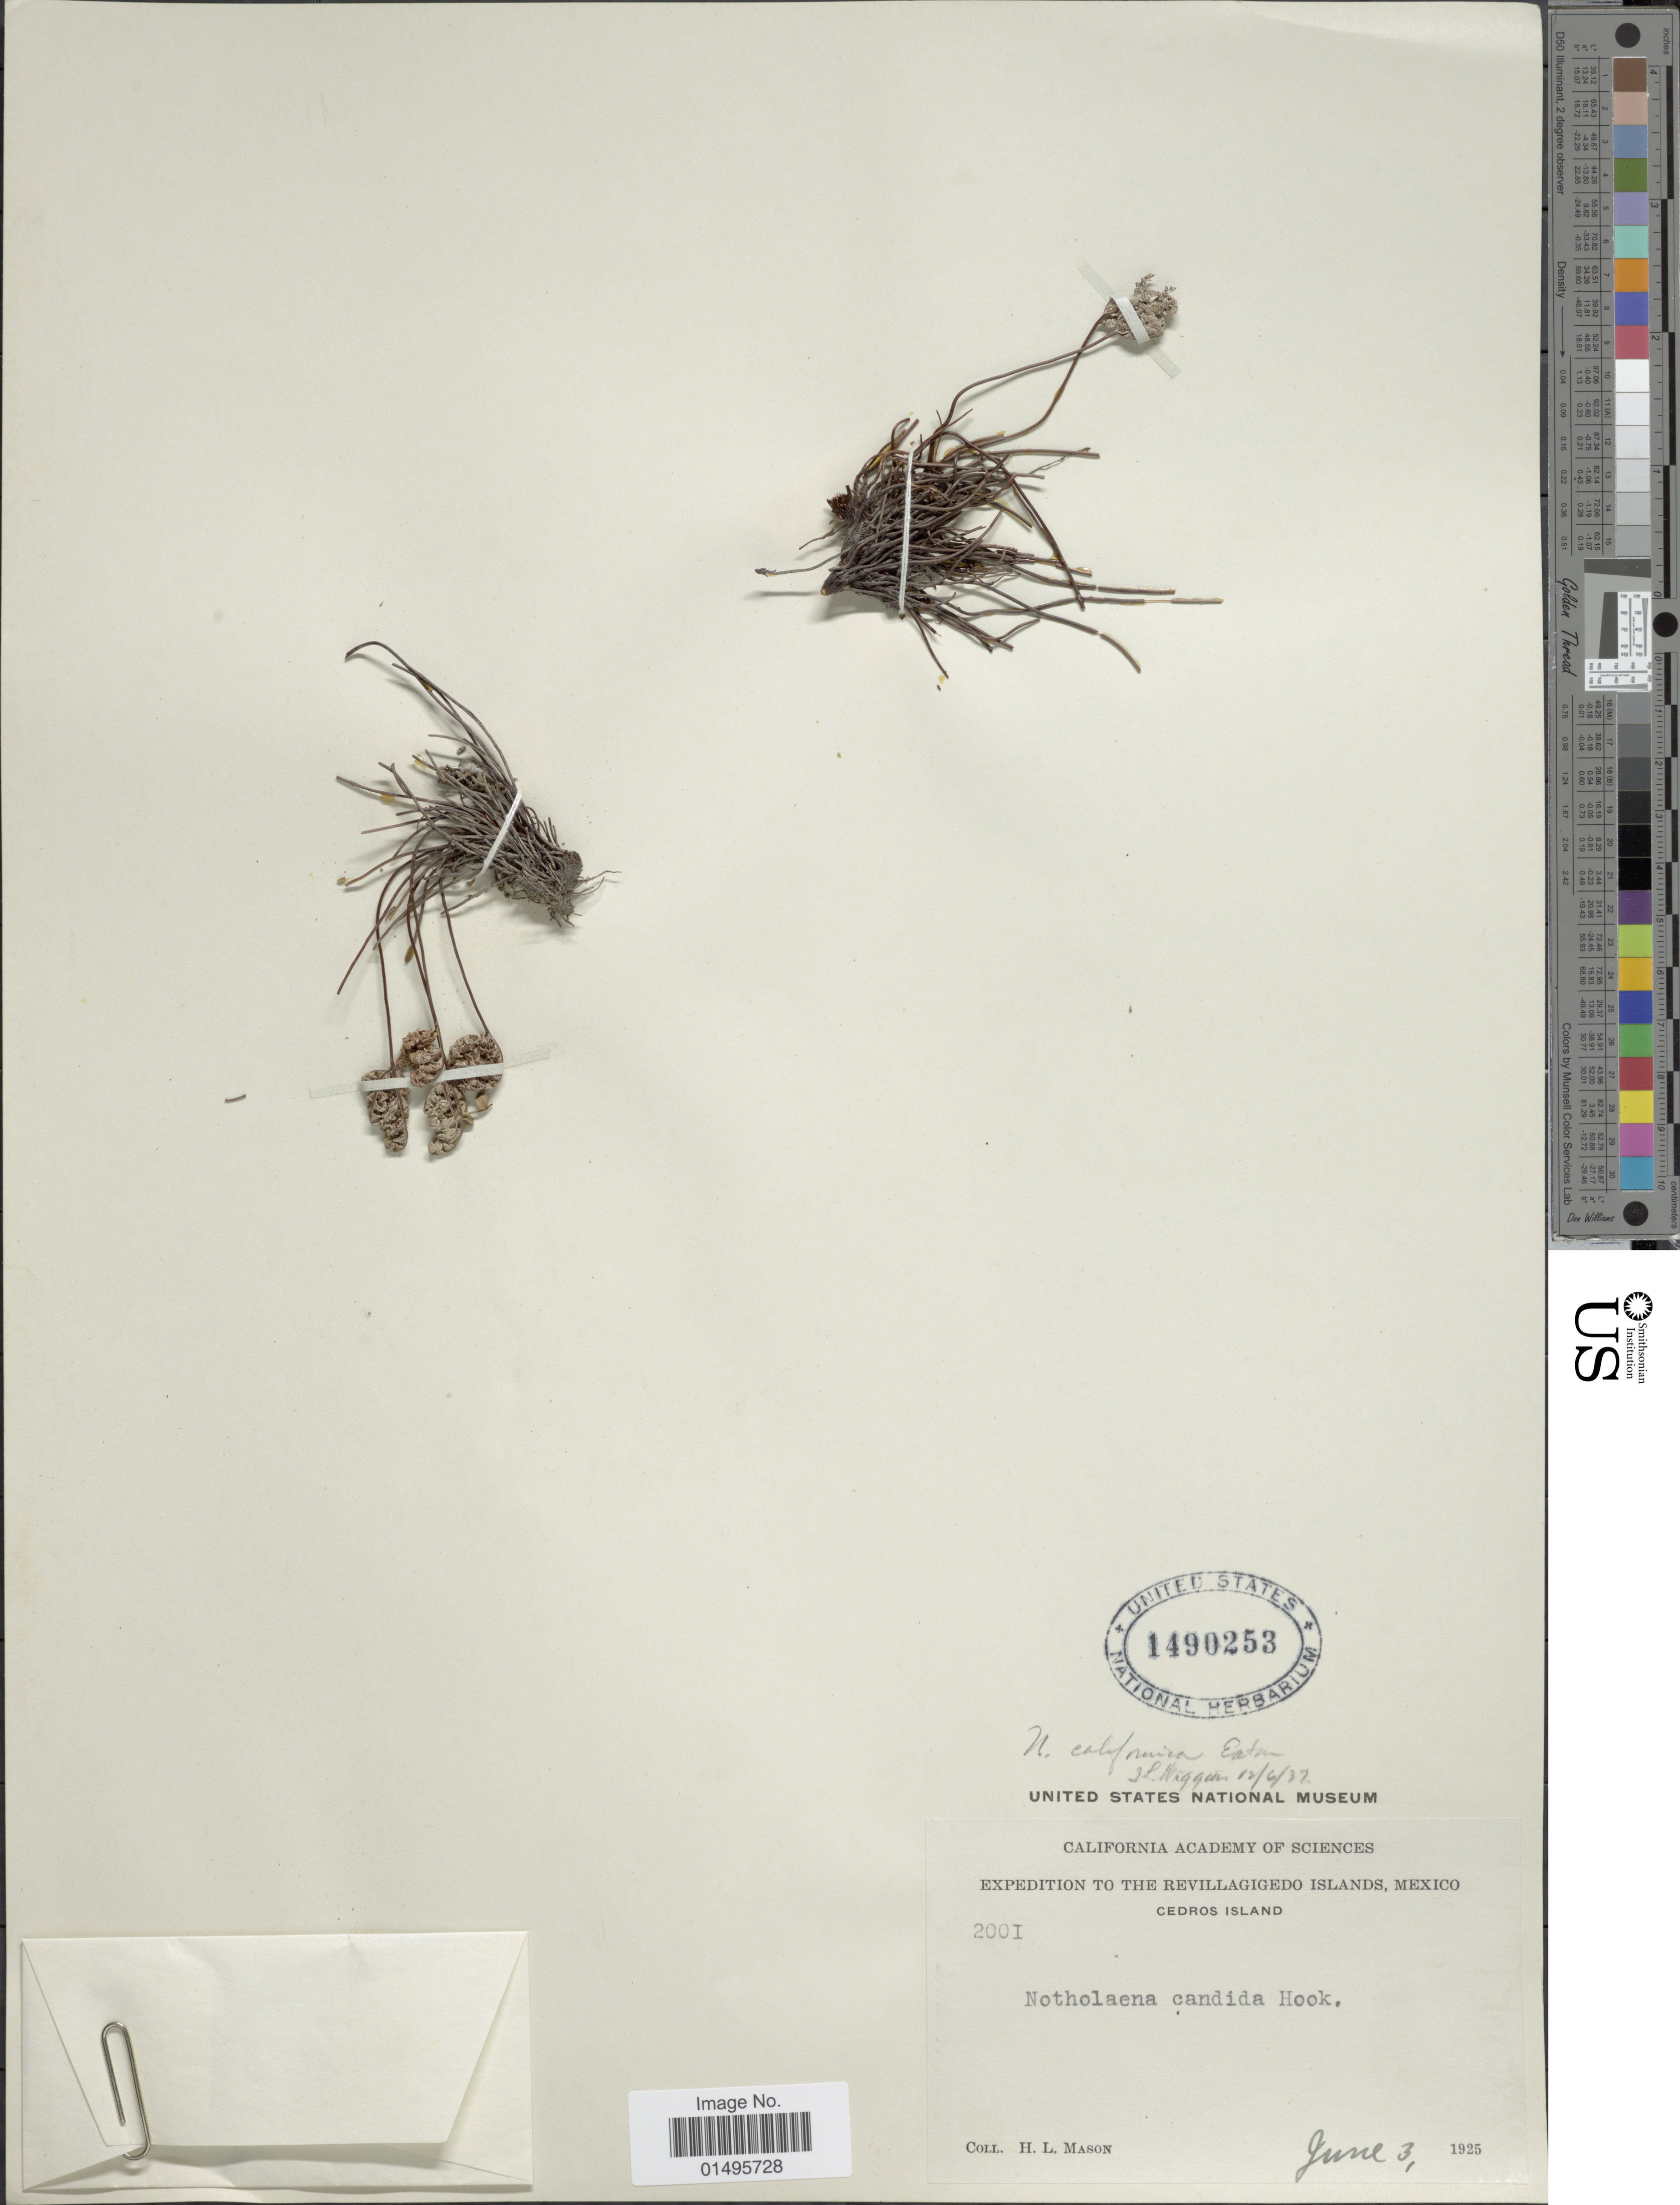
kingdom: Plantae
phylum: Tracheophyta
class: Polypodiopsida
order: Polypodiales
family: Pteridaceae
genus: Notholaena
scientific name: Notholaena californica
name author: D.C. Eaton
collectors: H. L. Mason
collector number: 2001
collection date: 1925-06-03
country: Mexico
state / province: Colima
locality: The Revillagigedo Islands, Cedros Islands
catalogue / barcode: US 1490253